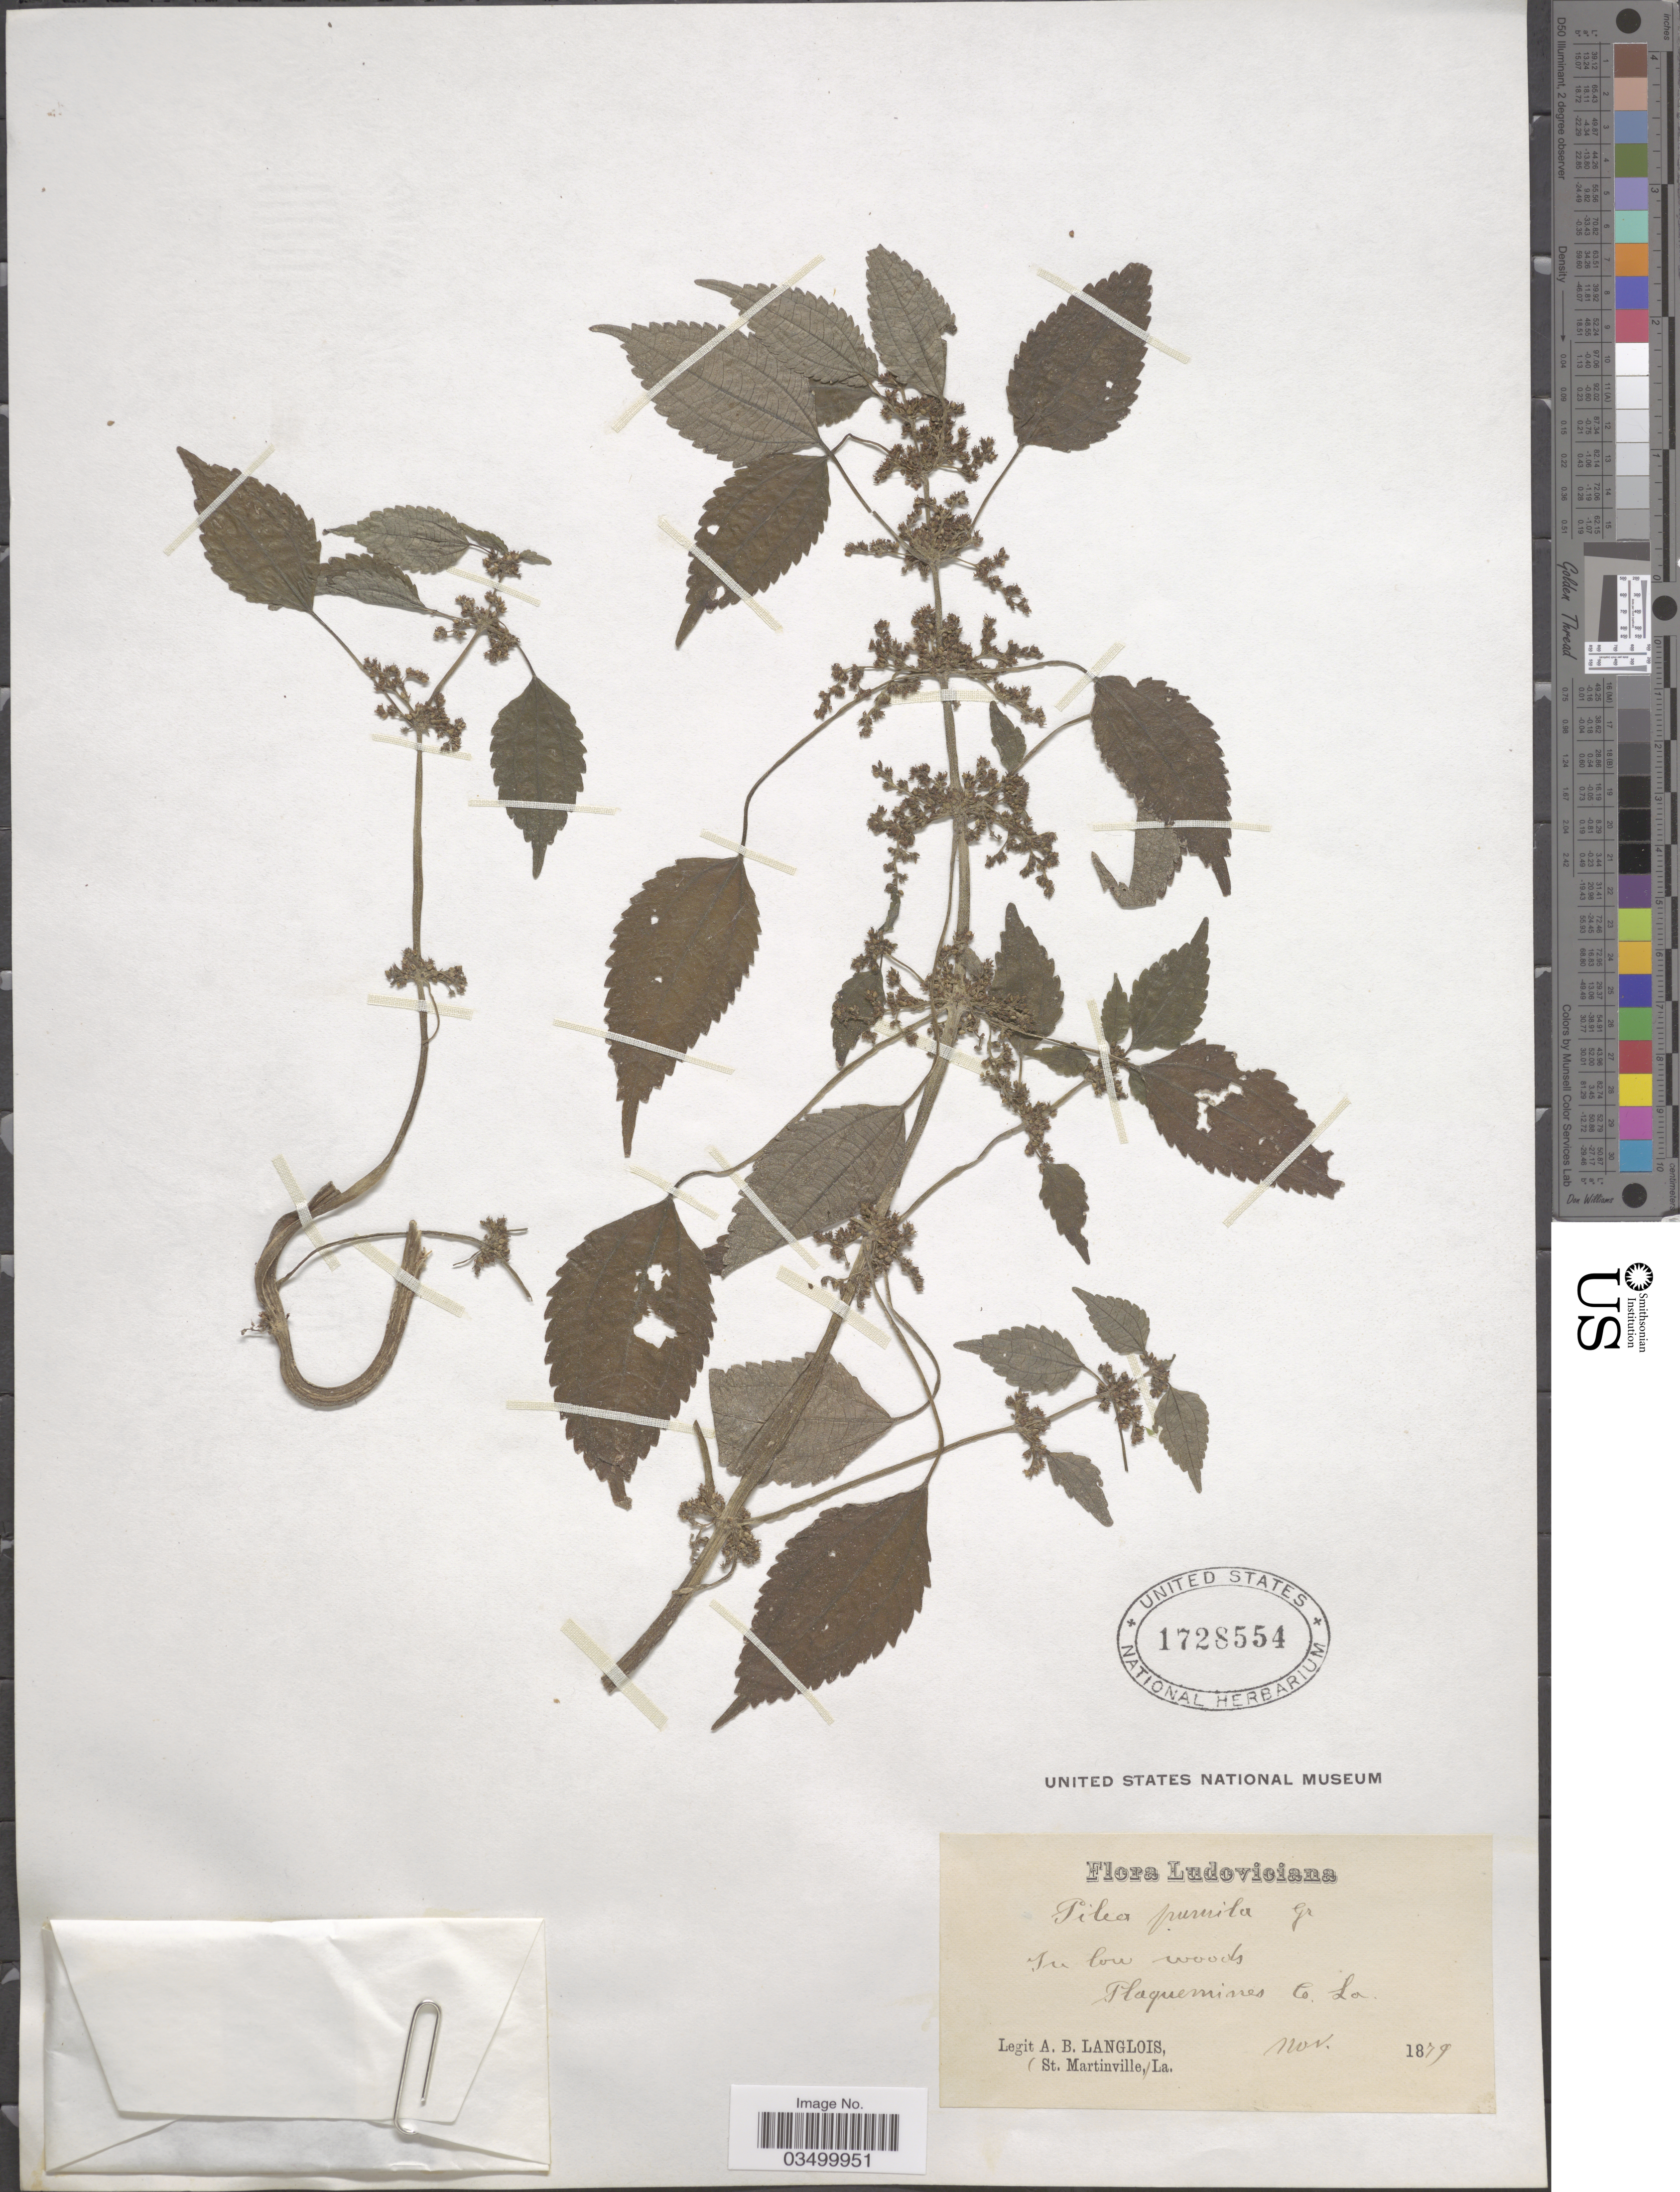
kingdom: Plantae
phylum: Tracheophyta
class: Magnoliopsida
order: Rosales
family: Urticaceae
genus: Pilea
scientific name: Pilea pumila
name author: (L.) A. Gray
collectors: A. Langlois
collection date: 1879-11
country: United States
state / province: Louisiana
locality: Ludoviciana. Plaquemines Co.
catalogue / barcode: US 1728554